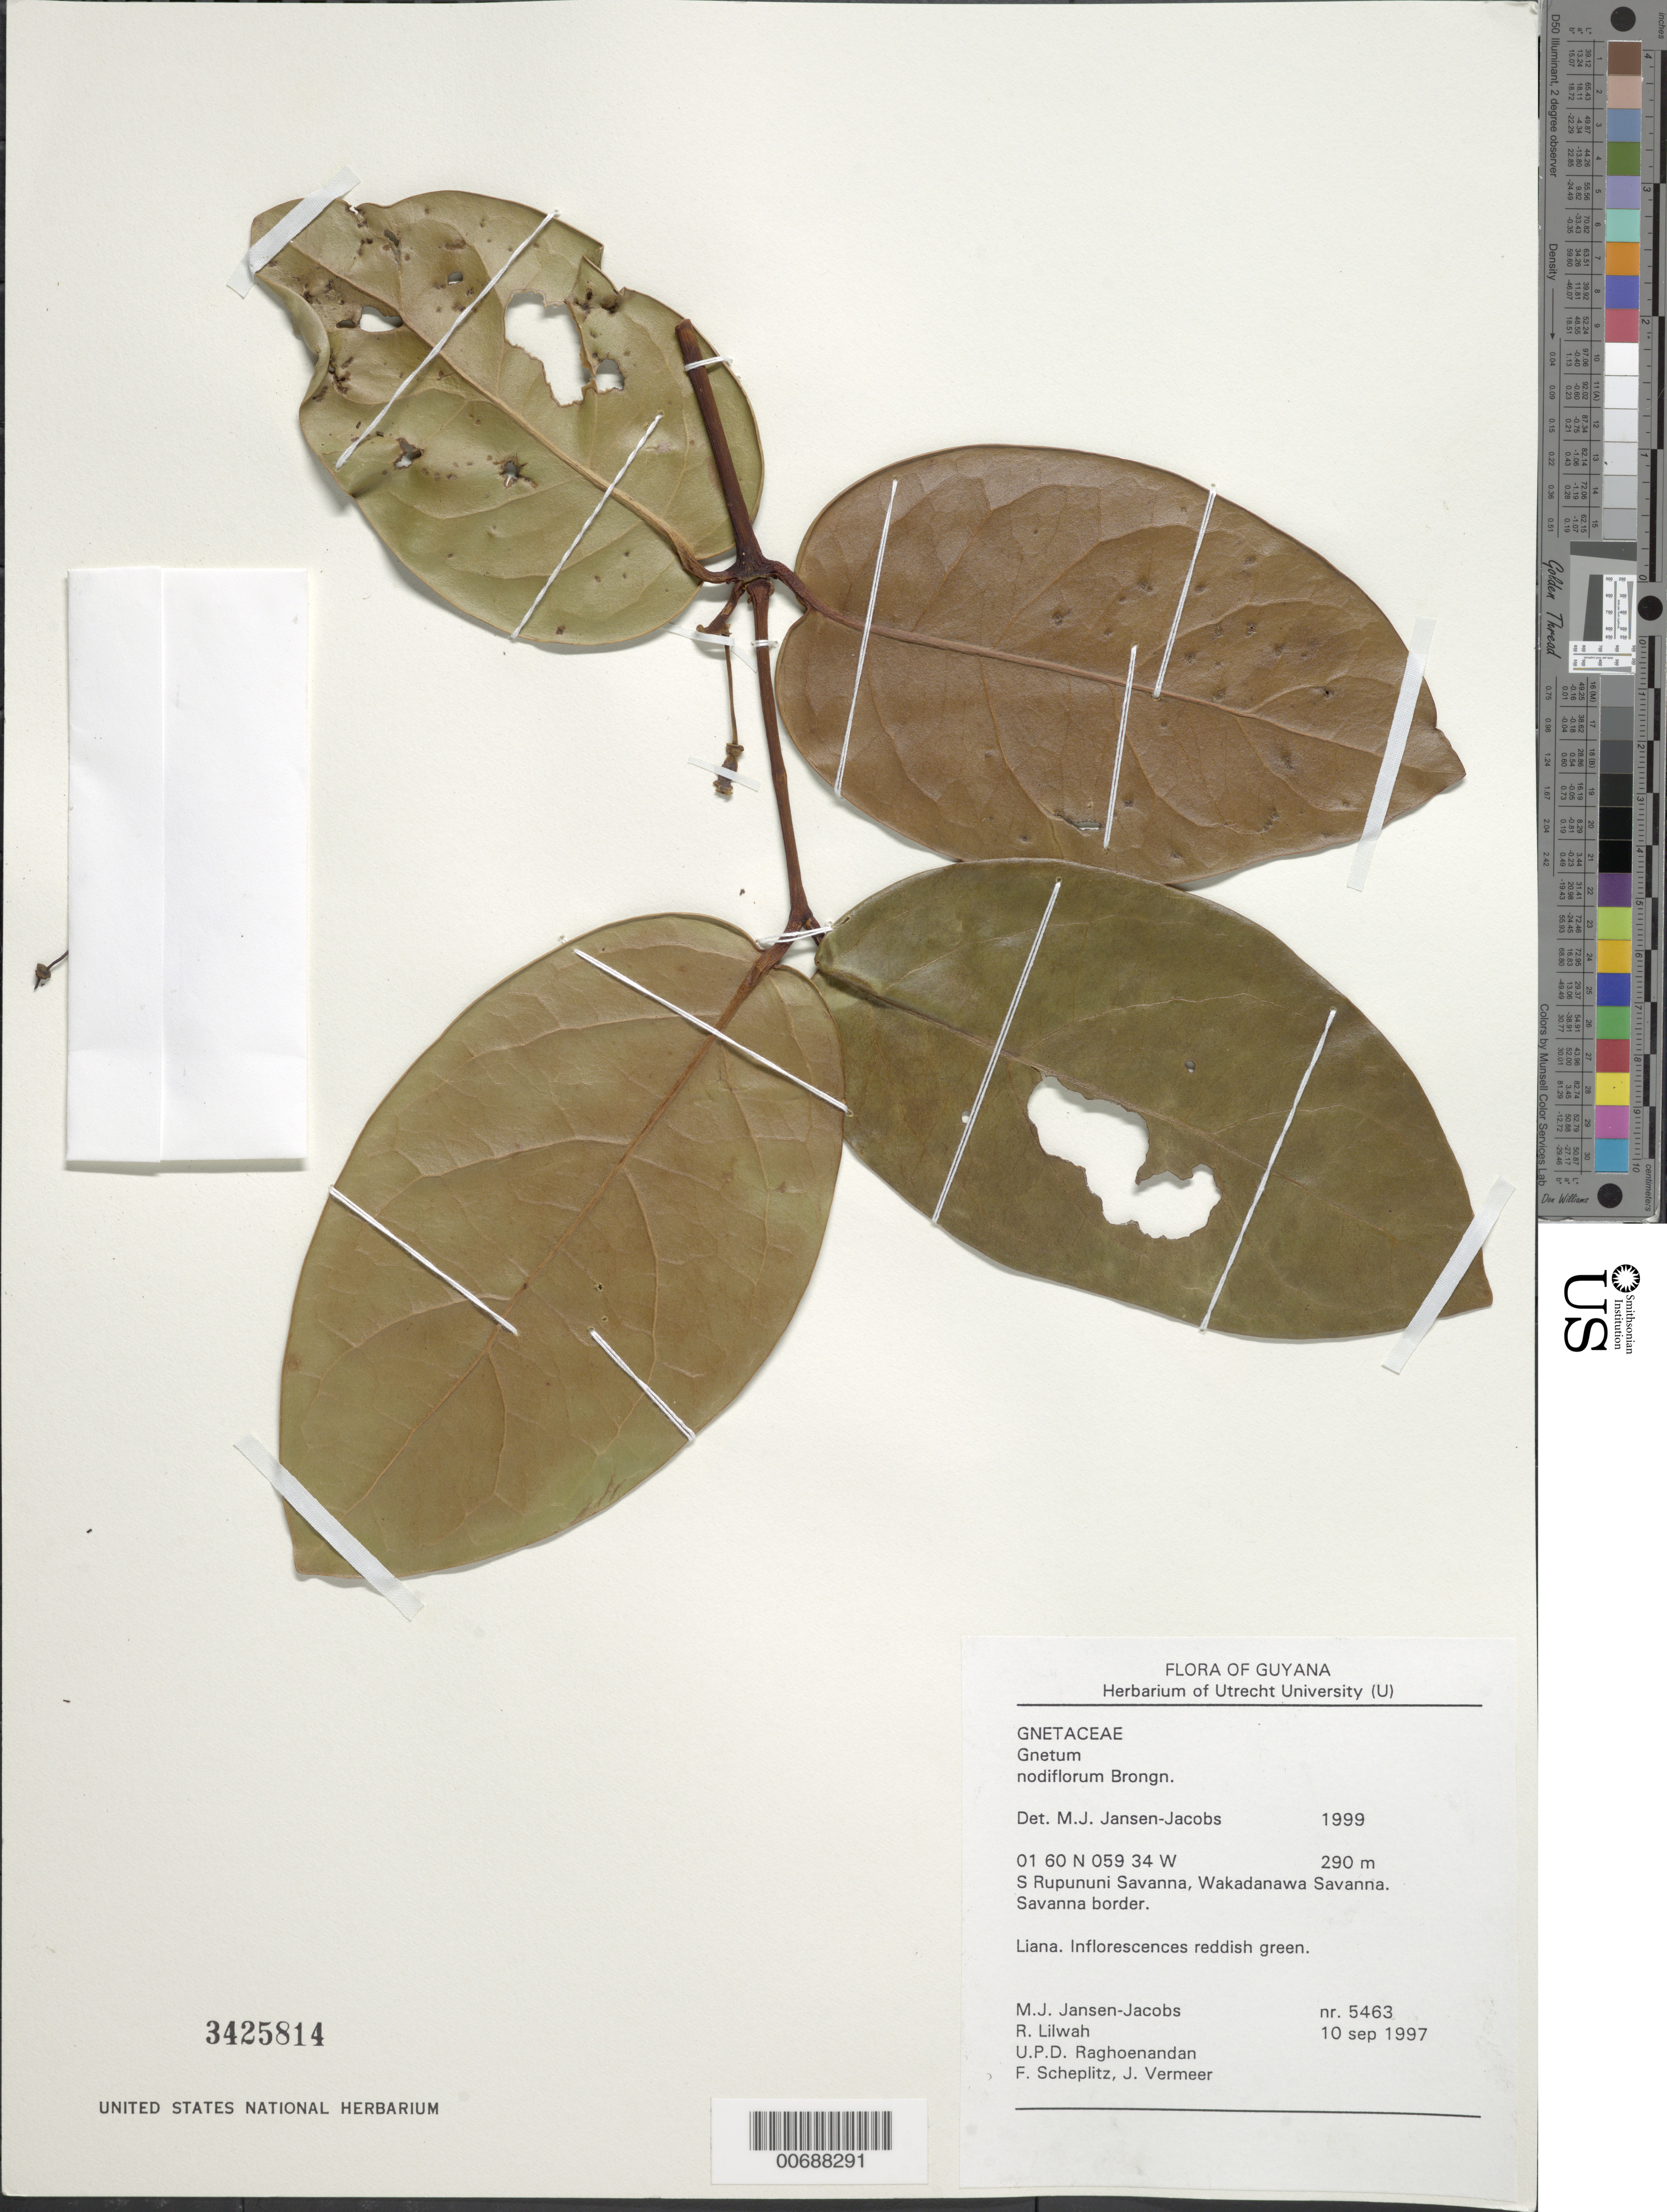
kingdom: Plantae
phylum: Tracheophyta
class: Gnetopsida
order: Gnetales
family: Gnetaceae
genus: Gnetum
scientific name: Gnetum nodiflorum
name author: Brongn.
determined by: Jansen-Jacobs, M. J., (U), Nationaal Herbarium Nederland, Utrecht University branch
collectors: M. J. Jansen-Jacobs, R. Lilwah, U. Raghoenandan, F. Scheplitz & J. Vermeer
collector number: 5463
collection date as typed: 10-Sep-97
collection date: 1997-09-10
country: Guyana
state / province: U. Takutu-U. Essequibo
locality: S. Rupununi savanna, Wakadanawa Savanna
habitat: Savanna border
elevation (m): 290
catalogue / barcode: US 3425814